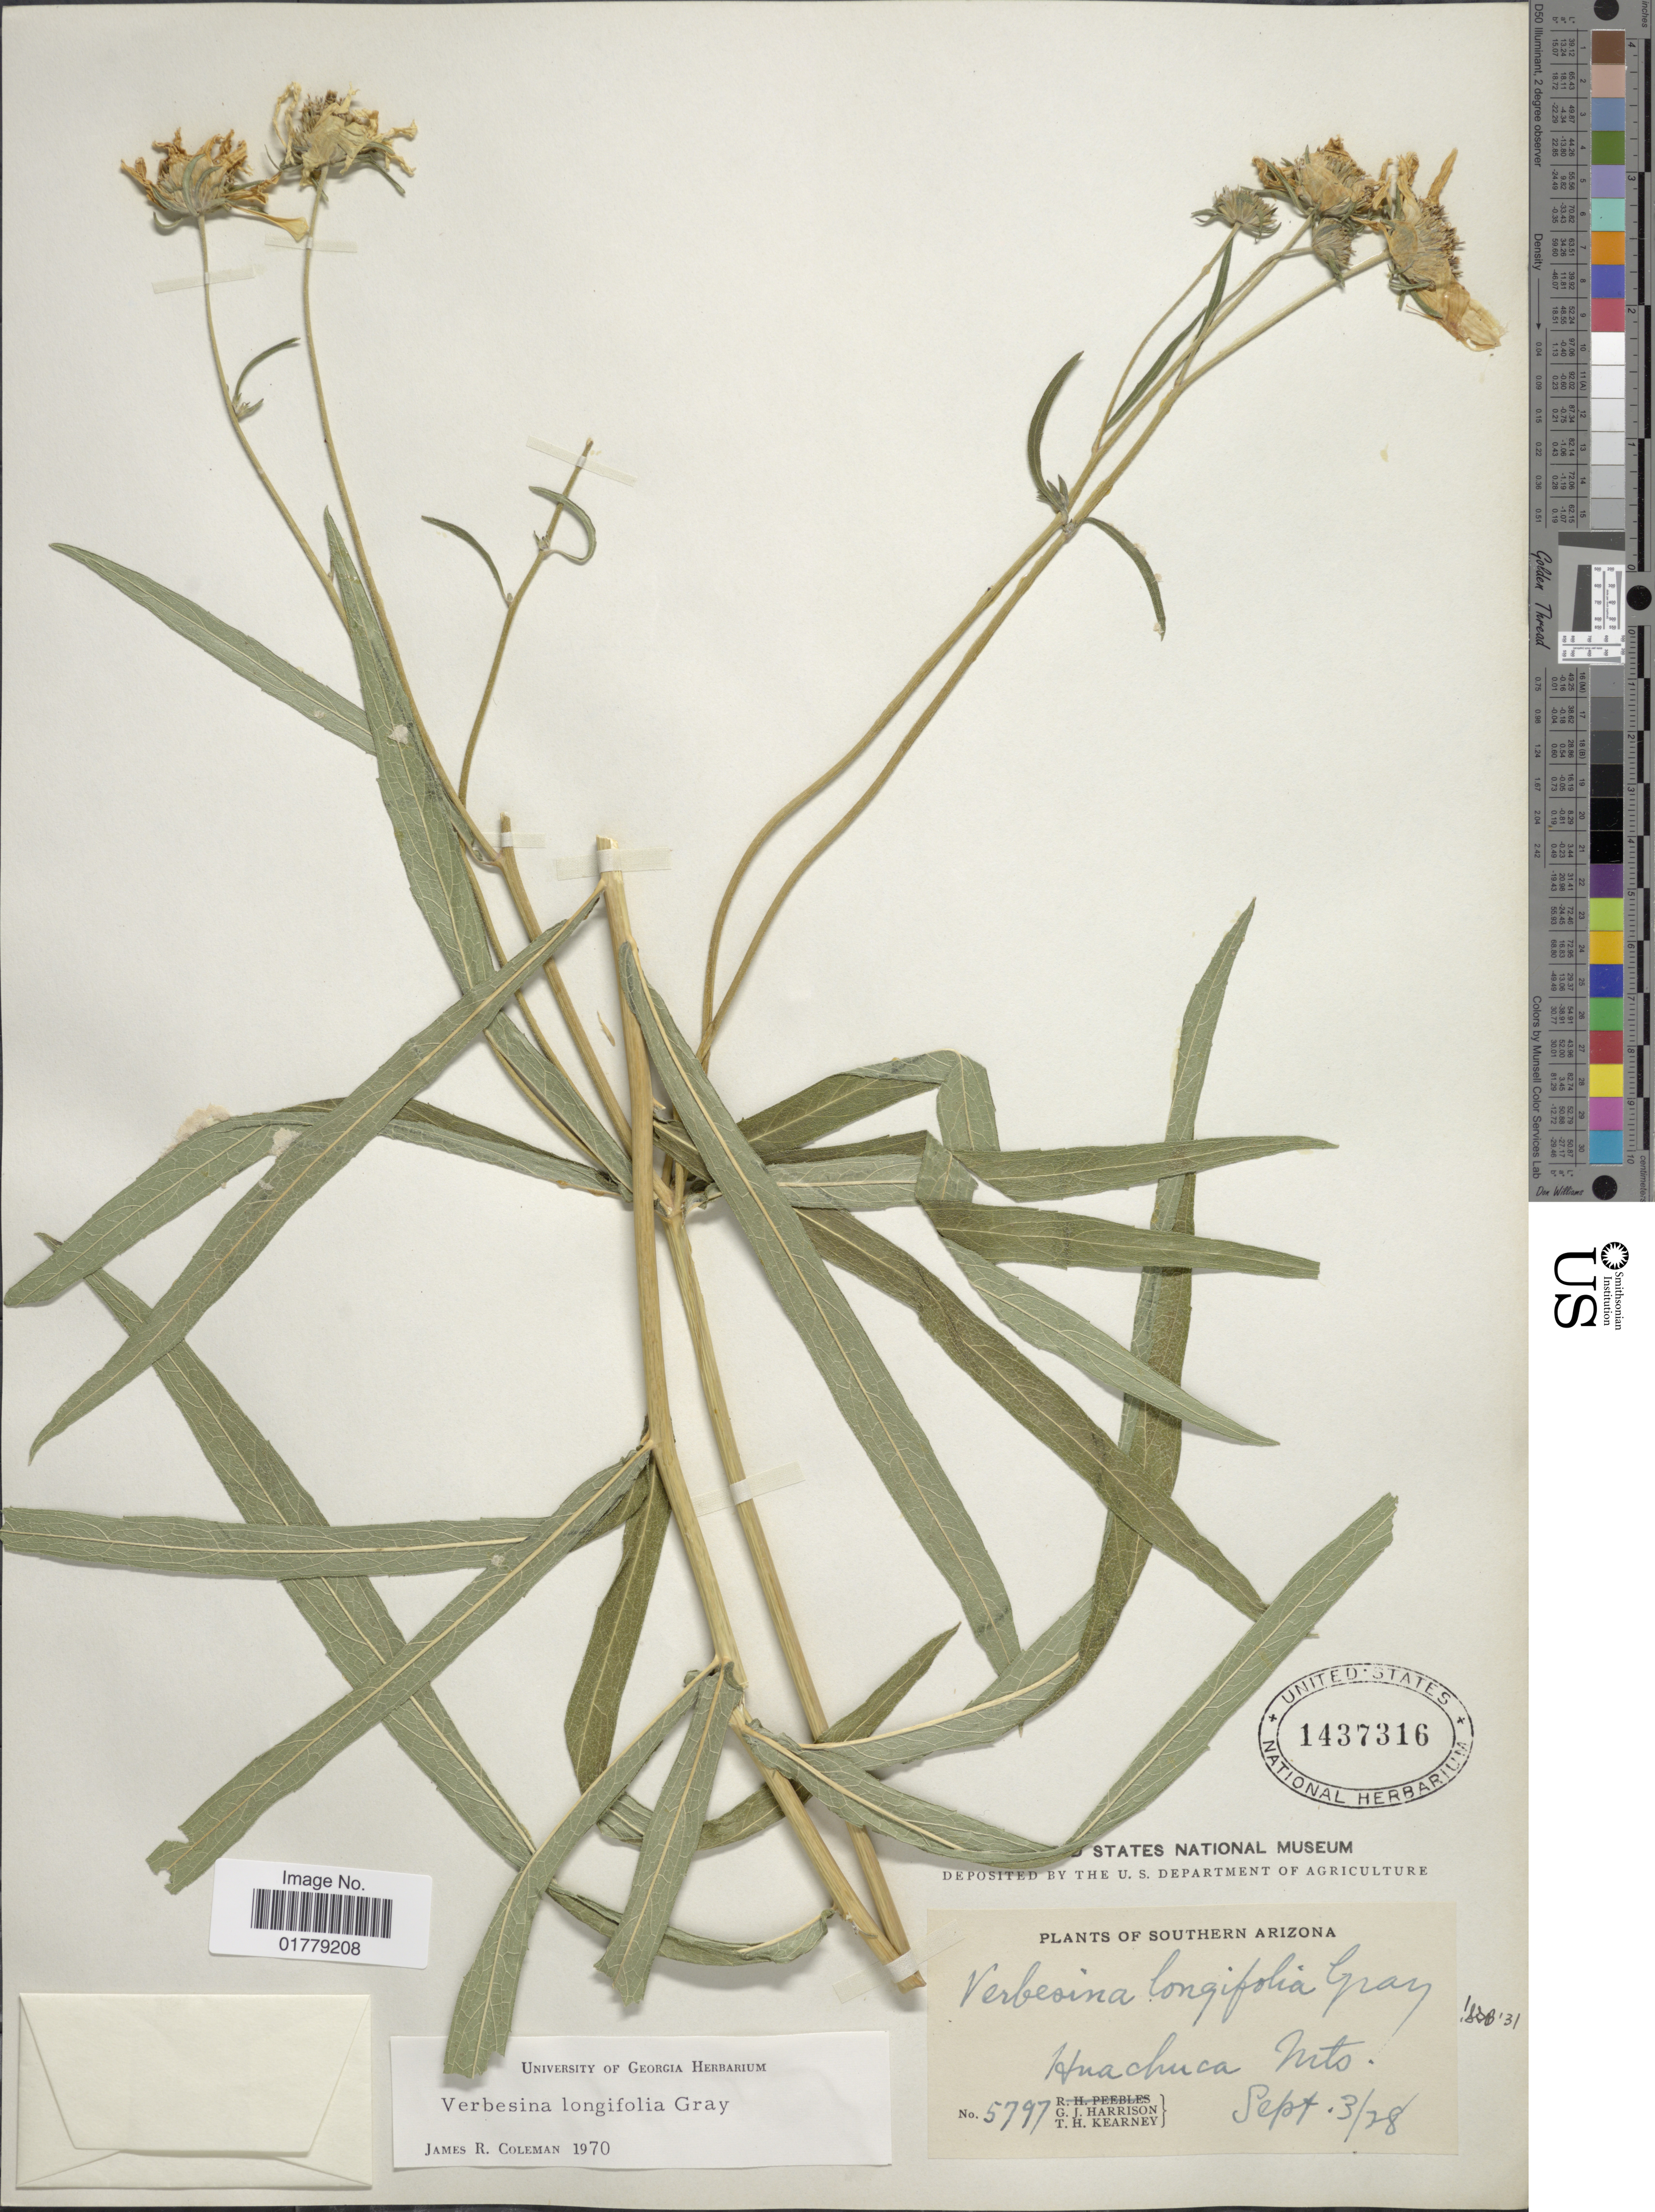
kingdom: Plantae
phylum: Tracheophyta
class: Magnoliopsida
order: Asterales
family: Asteraceae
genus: Verbesina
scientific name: Verbesina longifolia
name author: A. Gray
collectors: G. J. Harrison & T. H. Kearney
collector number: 5797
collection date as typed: Transcribed d/m/y: 3/9/28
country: United States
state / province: Arizona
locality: Southern Arizona. Huachuca Mts.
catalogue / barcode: US 1437316